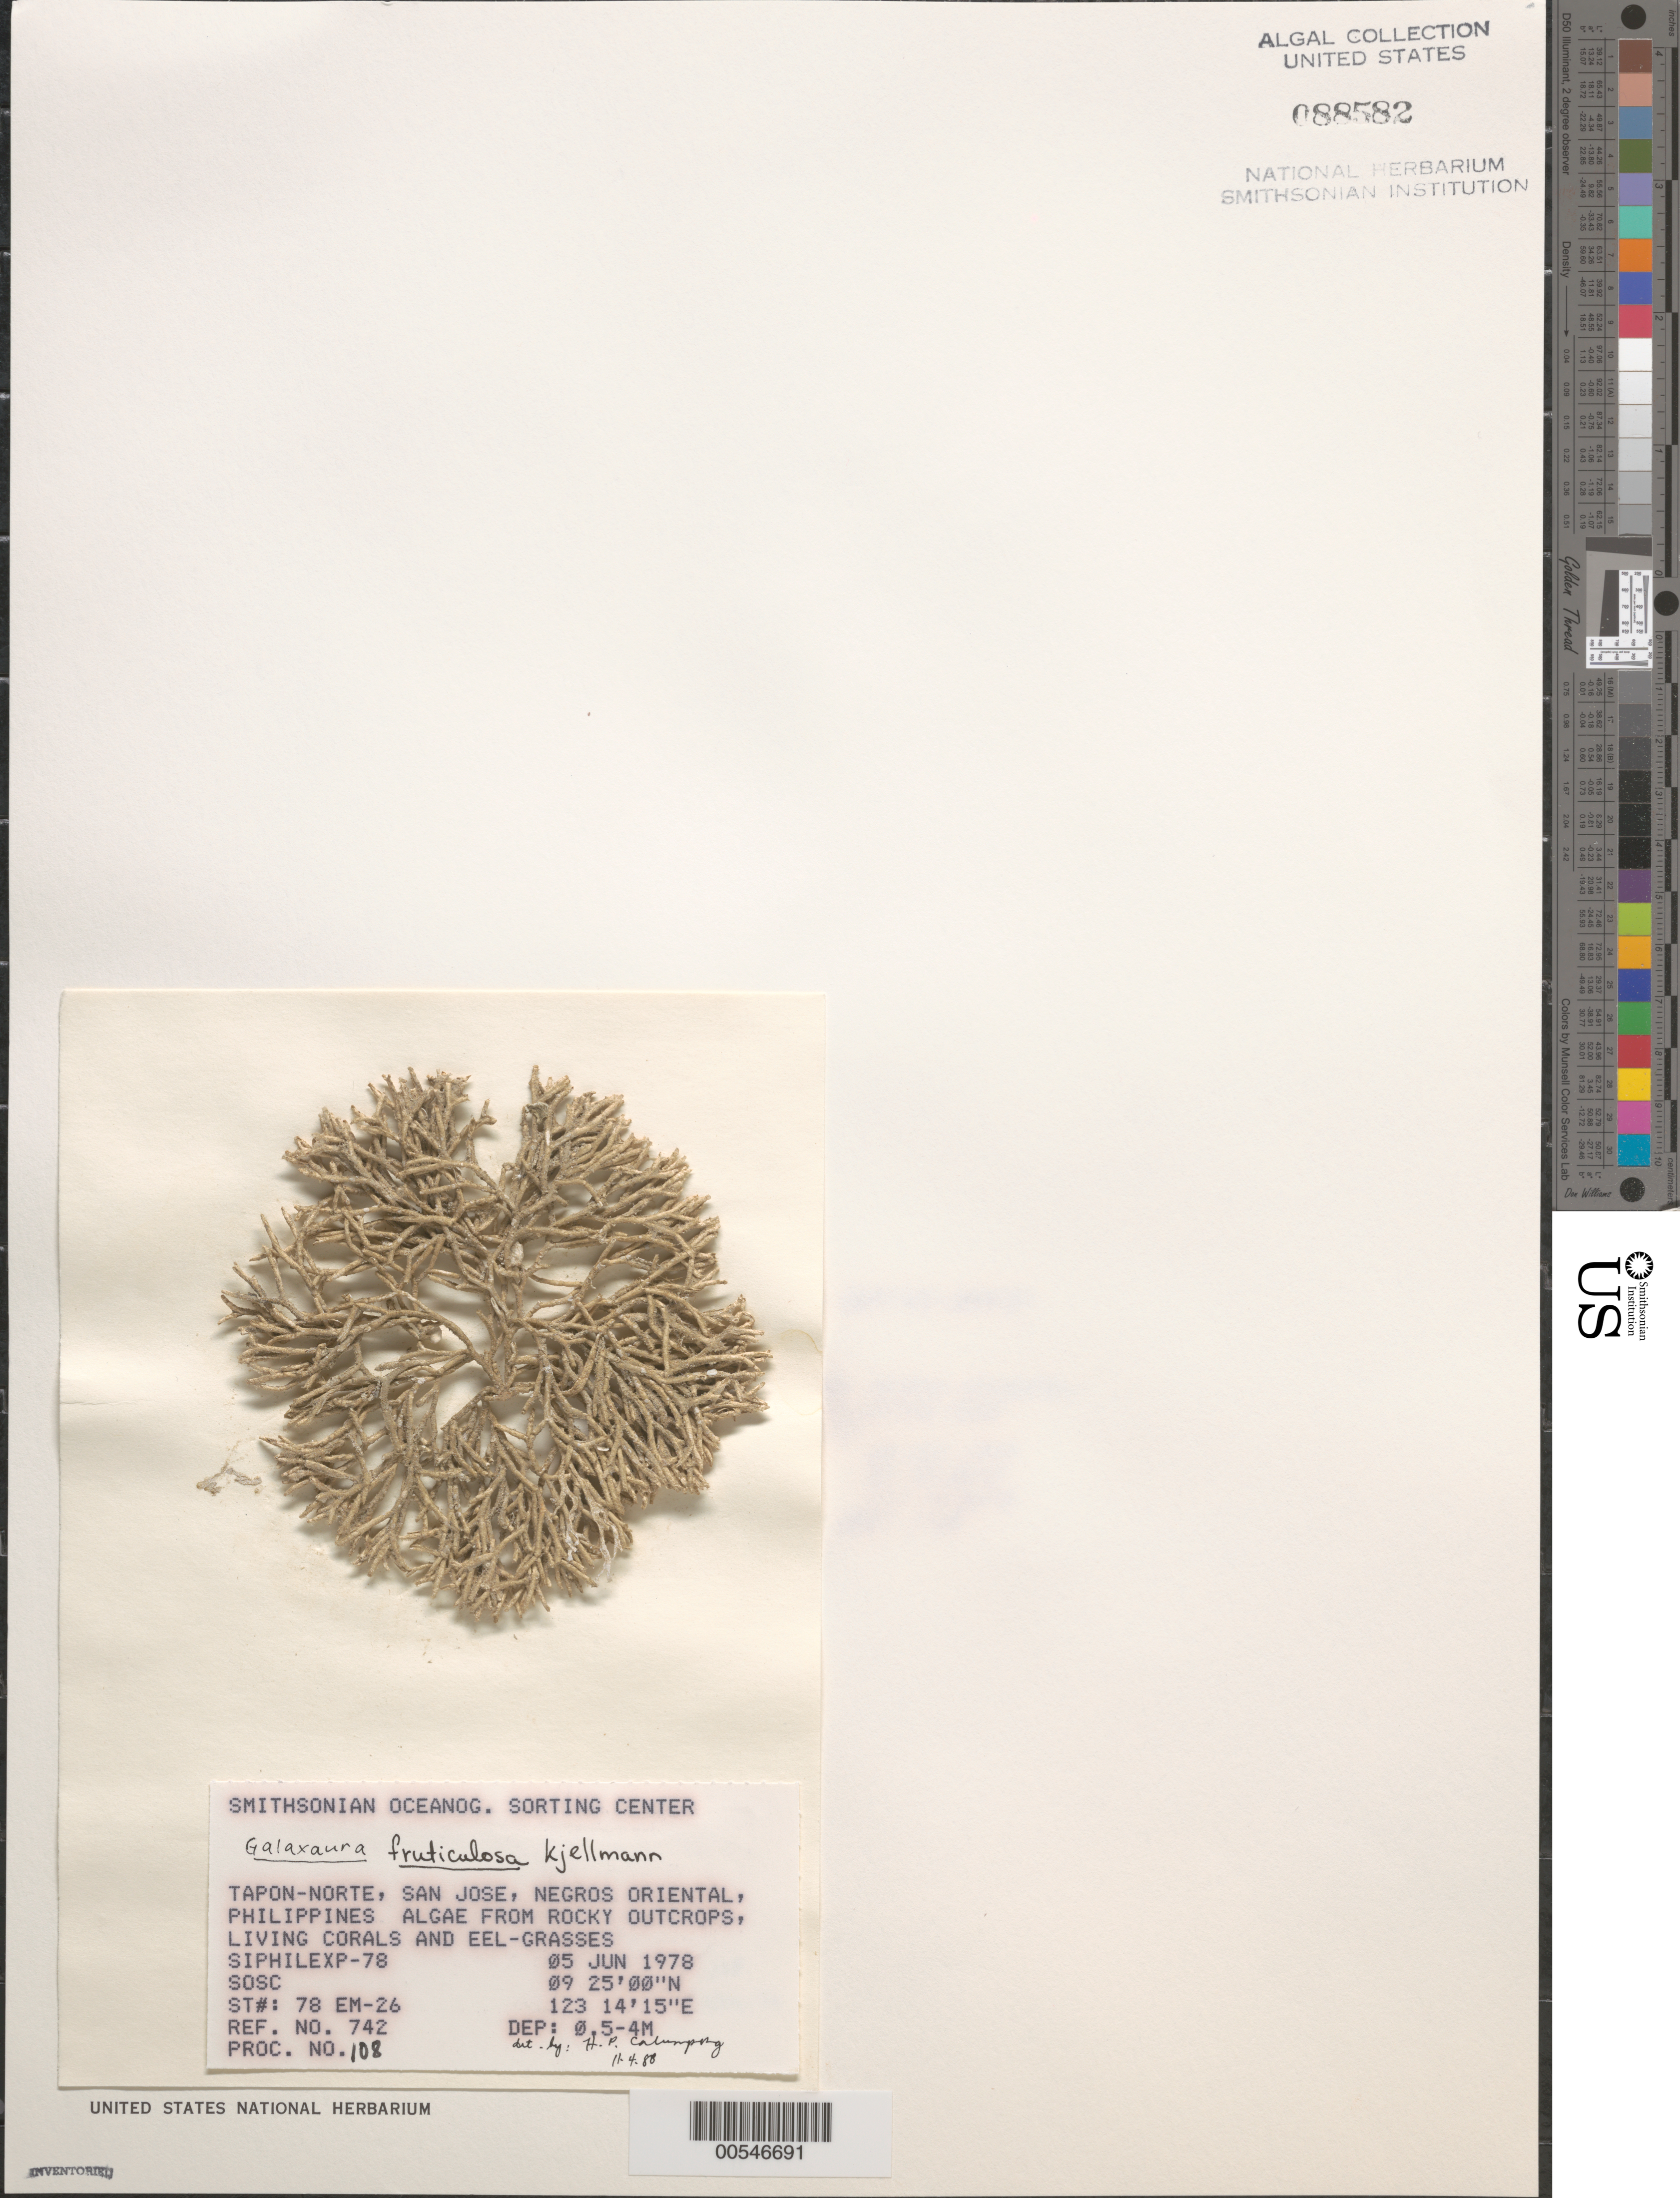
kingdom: Plantae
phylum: Rhodophyta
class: Florideophyceae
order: Nemaliales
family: Galaxauraceae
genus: Galaxaura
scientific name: Galaxaura rugosa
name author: (Ellis & Sol.) J.V.Lamouroux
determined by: Algae name updating Project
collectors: SOSC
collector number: Station 78 Em-26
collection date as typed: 05 Jun 1978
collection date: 1978-06-05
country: Philippines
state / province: Central Visayas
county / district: Negros Oriental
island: Negros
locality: Tapan-Norte, San Jose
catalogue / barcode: US 88582